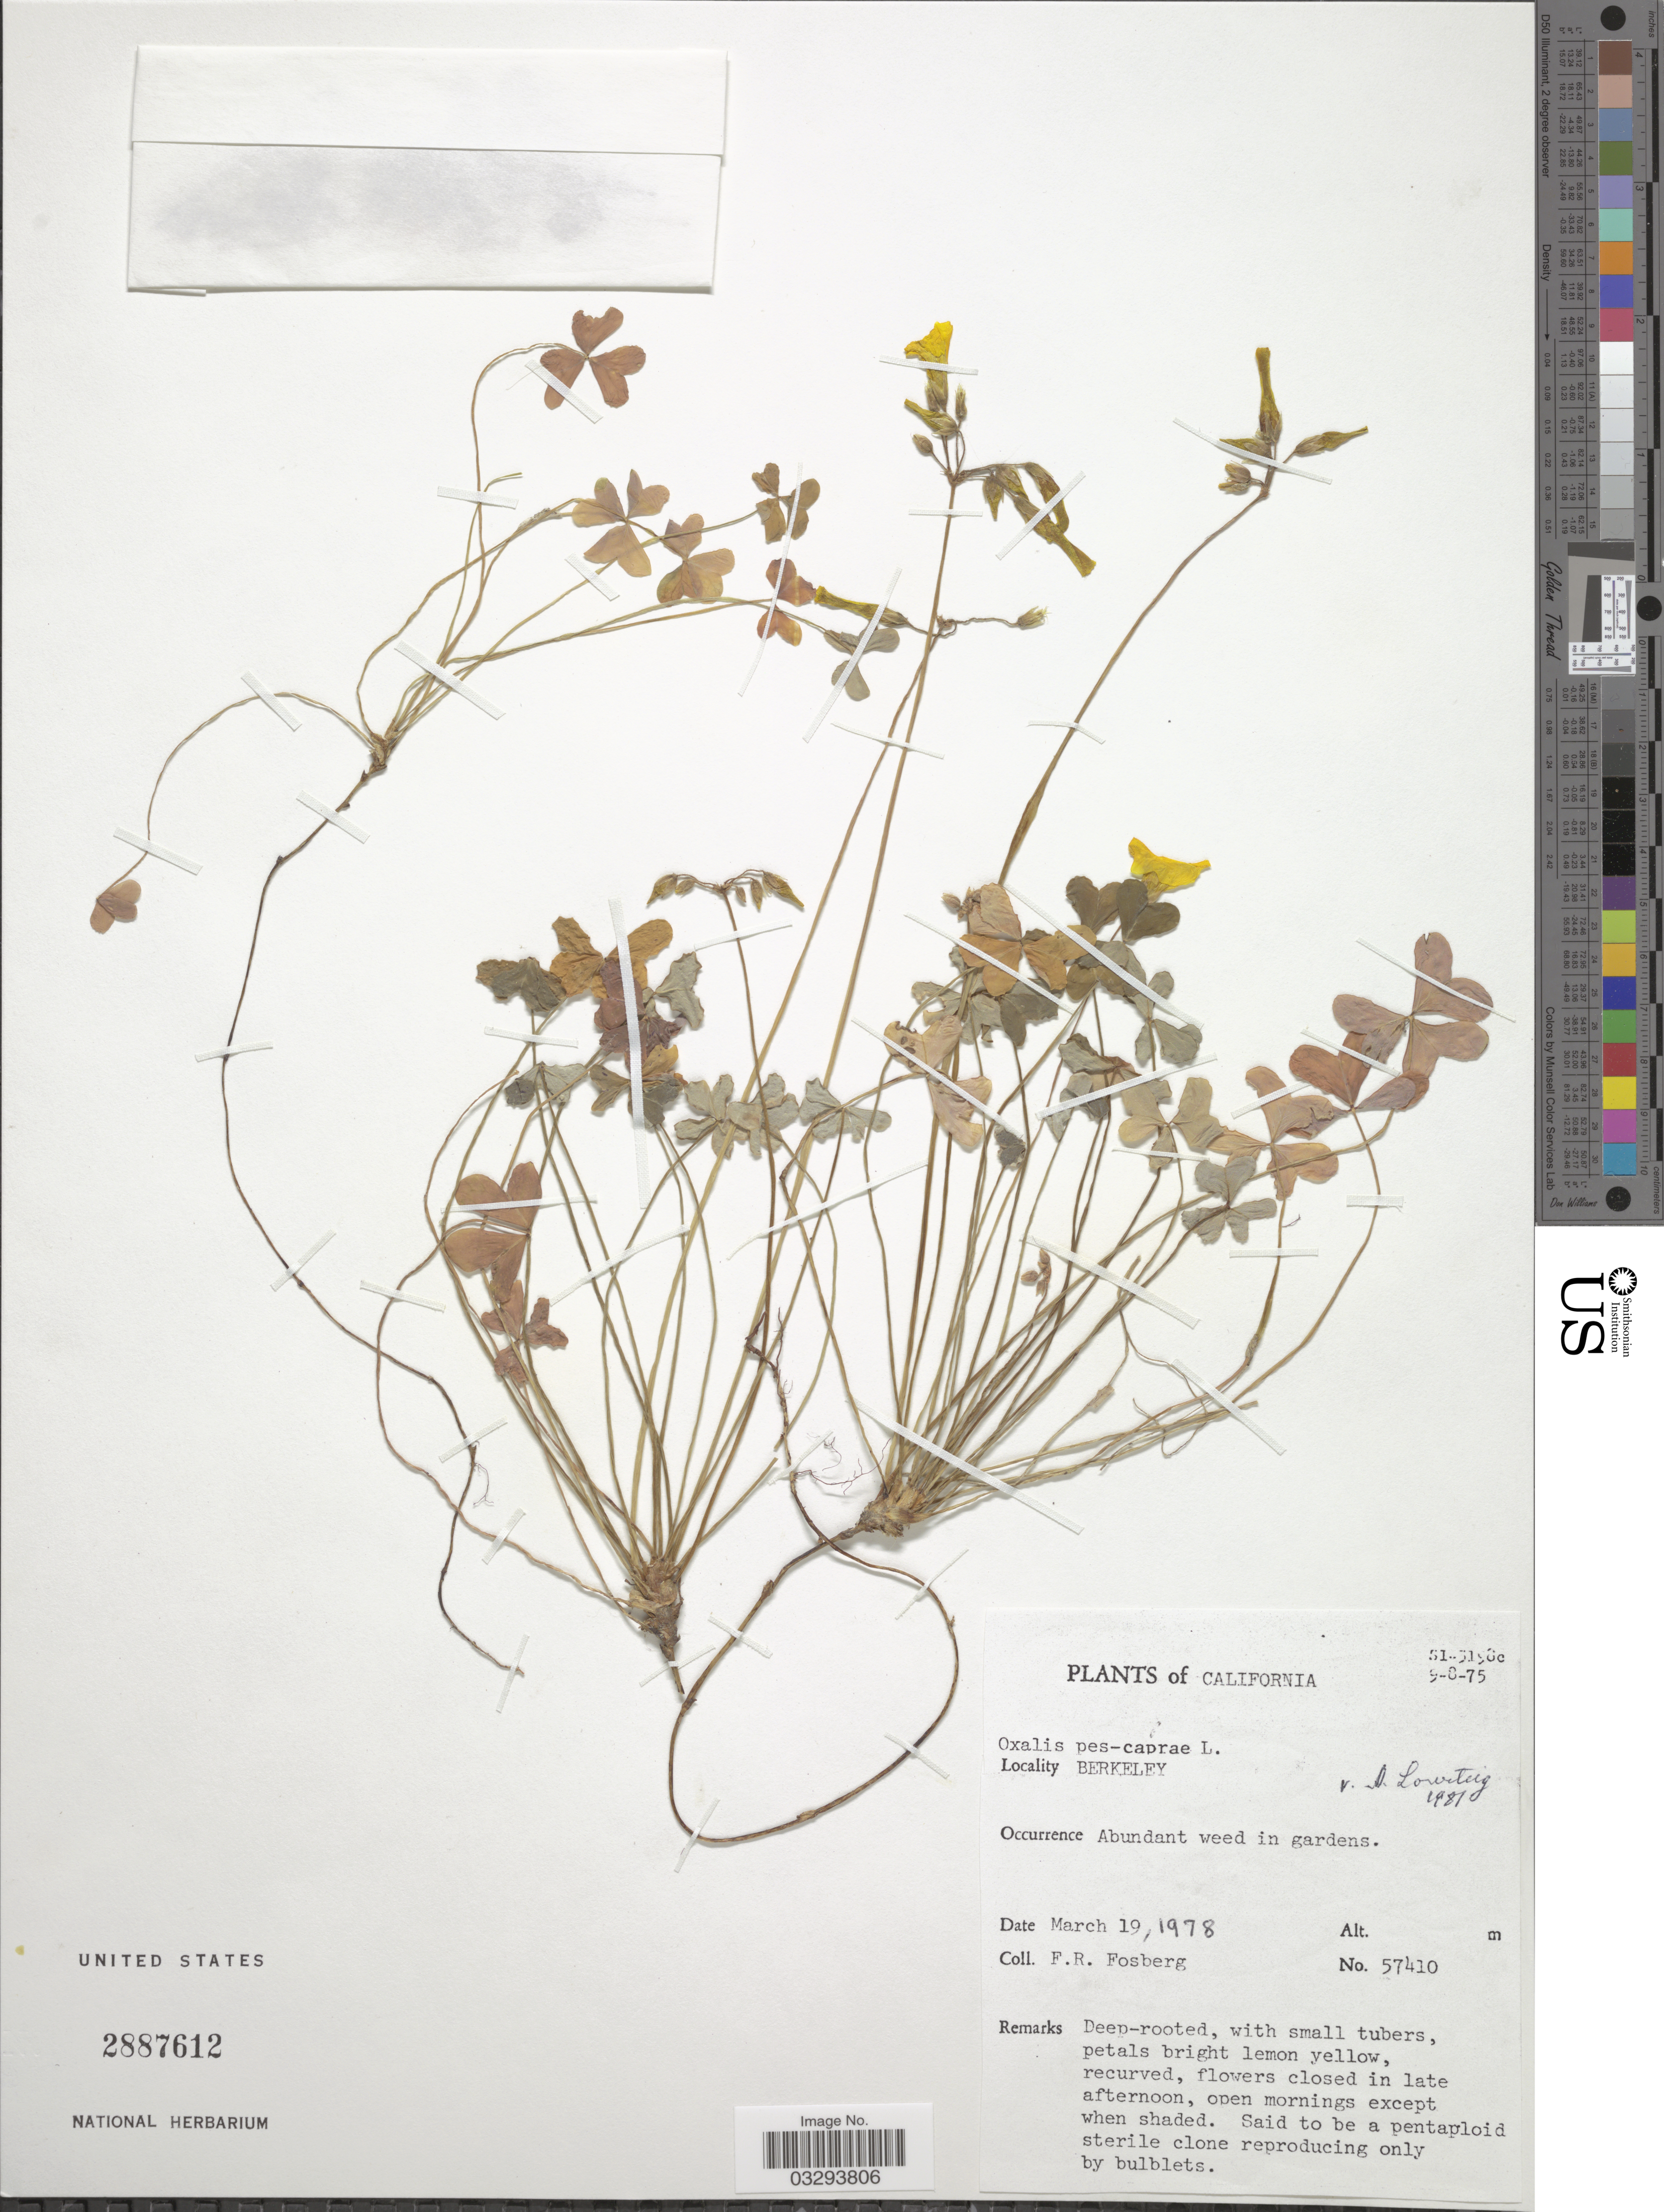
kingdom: Plantae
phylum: Tracheophyta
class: Magnoliopsida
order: Oxalidales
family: Oxalidaceae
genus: Oxalis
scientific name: Oxalis pes-caprae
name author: L.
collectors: F. R. Fosberg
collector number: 57410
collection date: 1978-03-19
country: United States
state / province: California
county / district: Alameda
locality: Berkeley.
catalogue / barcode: US 2887612